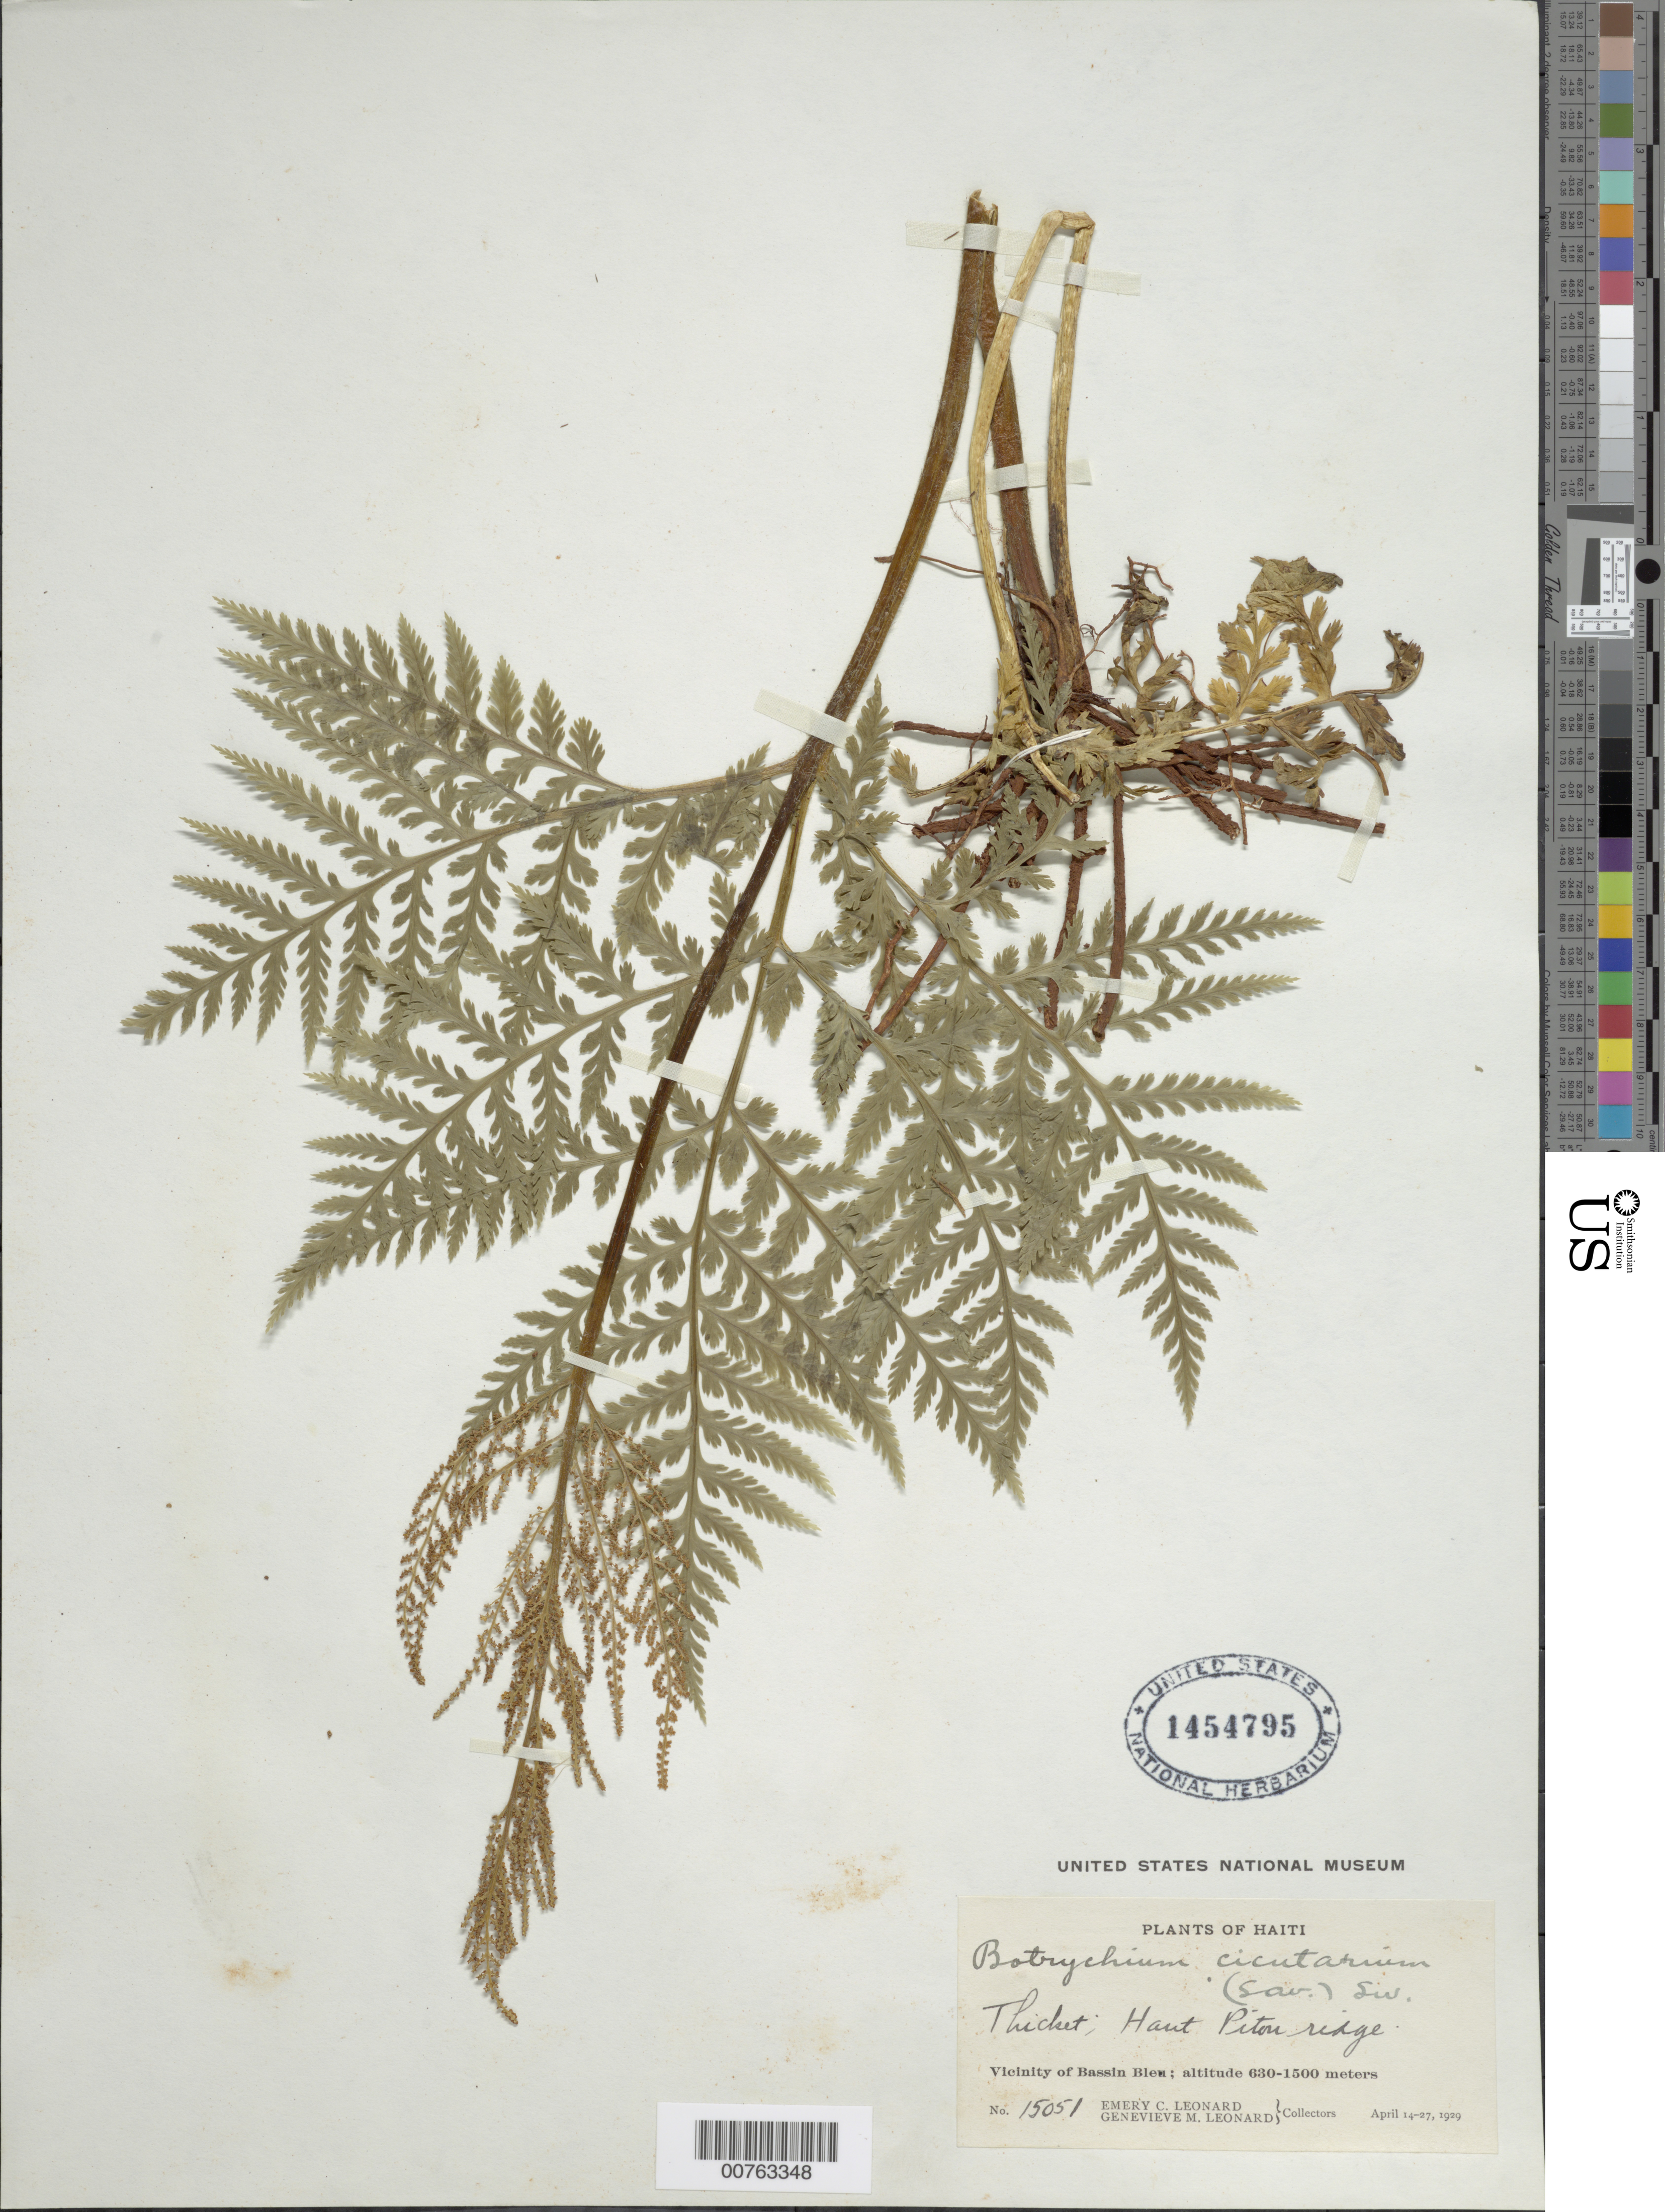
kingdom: Plantae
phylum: Tracheophyta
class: Polypodiopsida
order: Ophioglossales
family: Ophioglossaceae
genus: Botrychium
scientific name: Botrychium virginianum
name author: (L.) Sw.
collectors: E. C. Leonard & G. M. Leonard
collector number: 15051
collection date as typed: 17 Apr 1929 27 May 1929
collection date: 1929-04-17/1929-05-27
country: Haiti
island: Hispaniola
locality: Vicinity of Bassin Bleu. Haut Piton ridge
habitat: Thicket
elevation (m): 630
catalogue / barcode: US 1454795